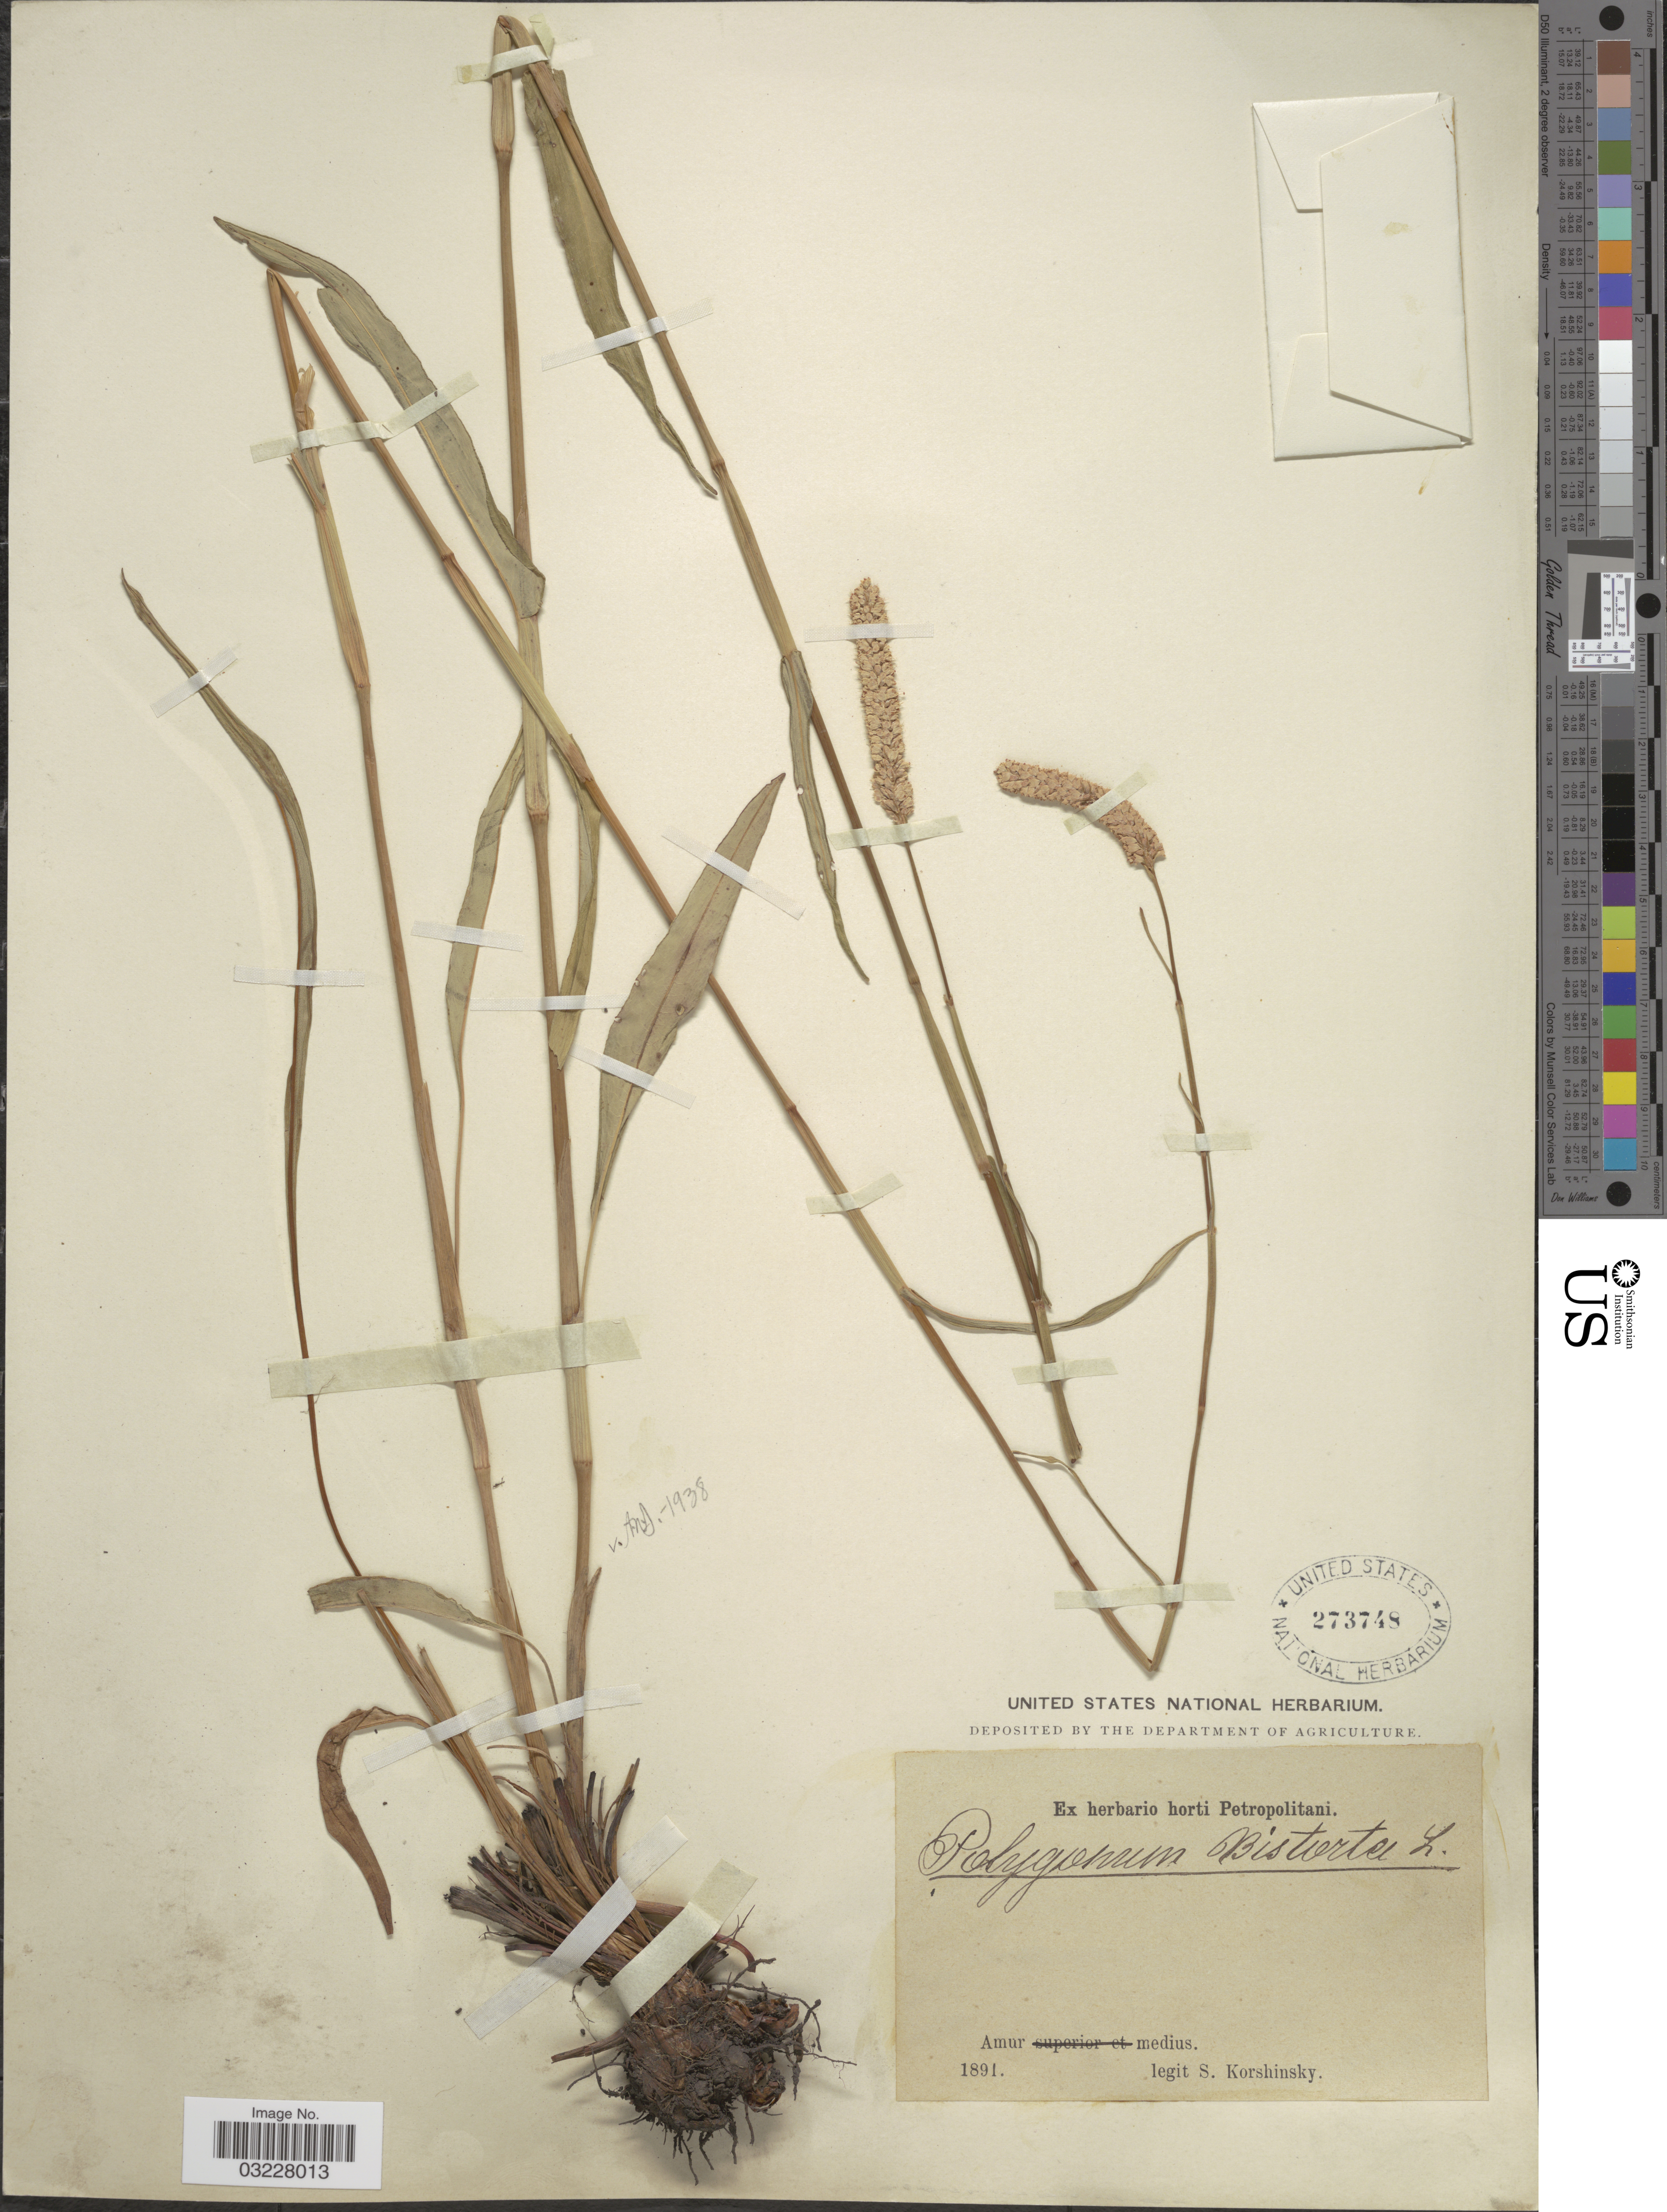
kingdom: Plantae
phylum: Tracheophyta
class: Magnoliopsida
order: Caryophyllales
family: Polygonaceae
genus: Bistorta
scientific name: Bistorta officinalis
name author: Delarbre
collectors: S. I. Korshinsky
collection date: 1891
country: Russian Federation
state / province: Amur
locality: Amur medius.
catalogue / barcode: US 273748